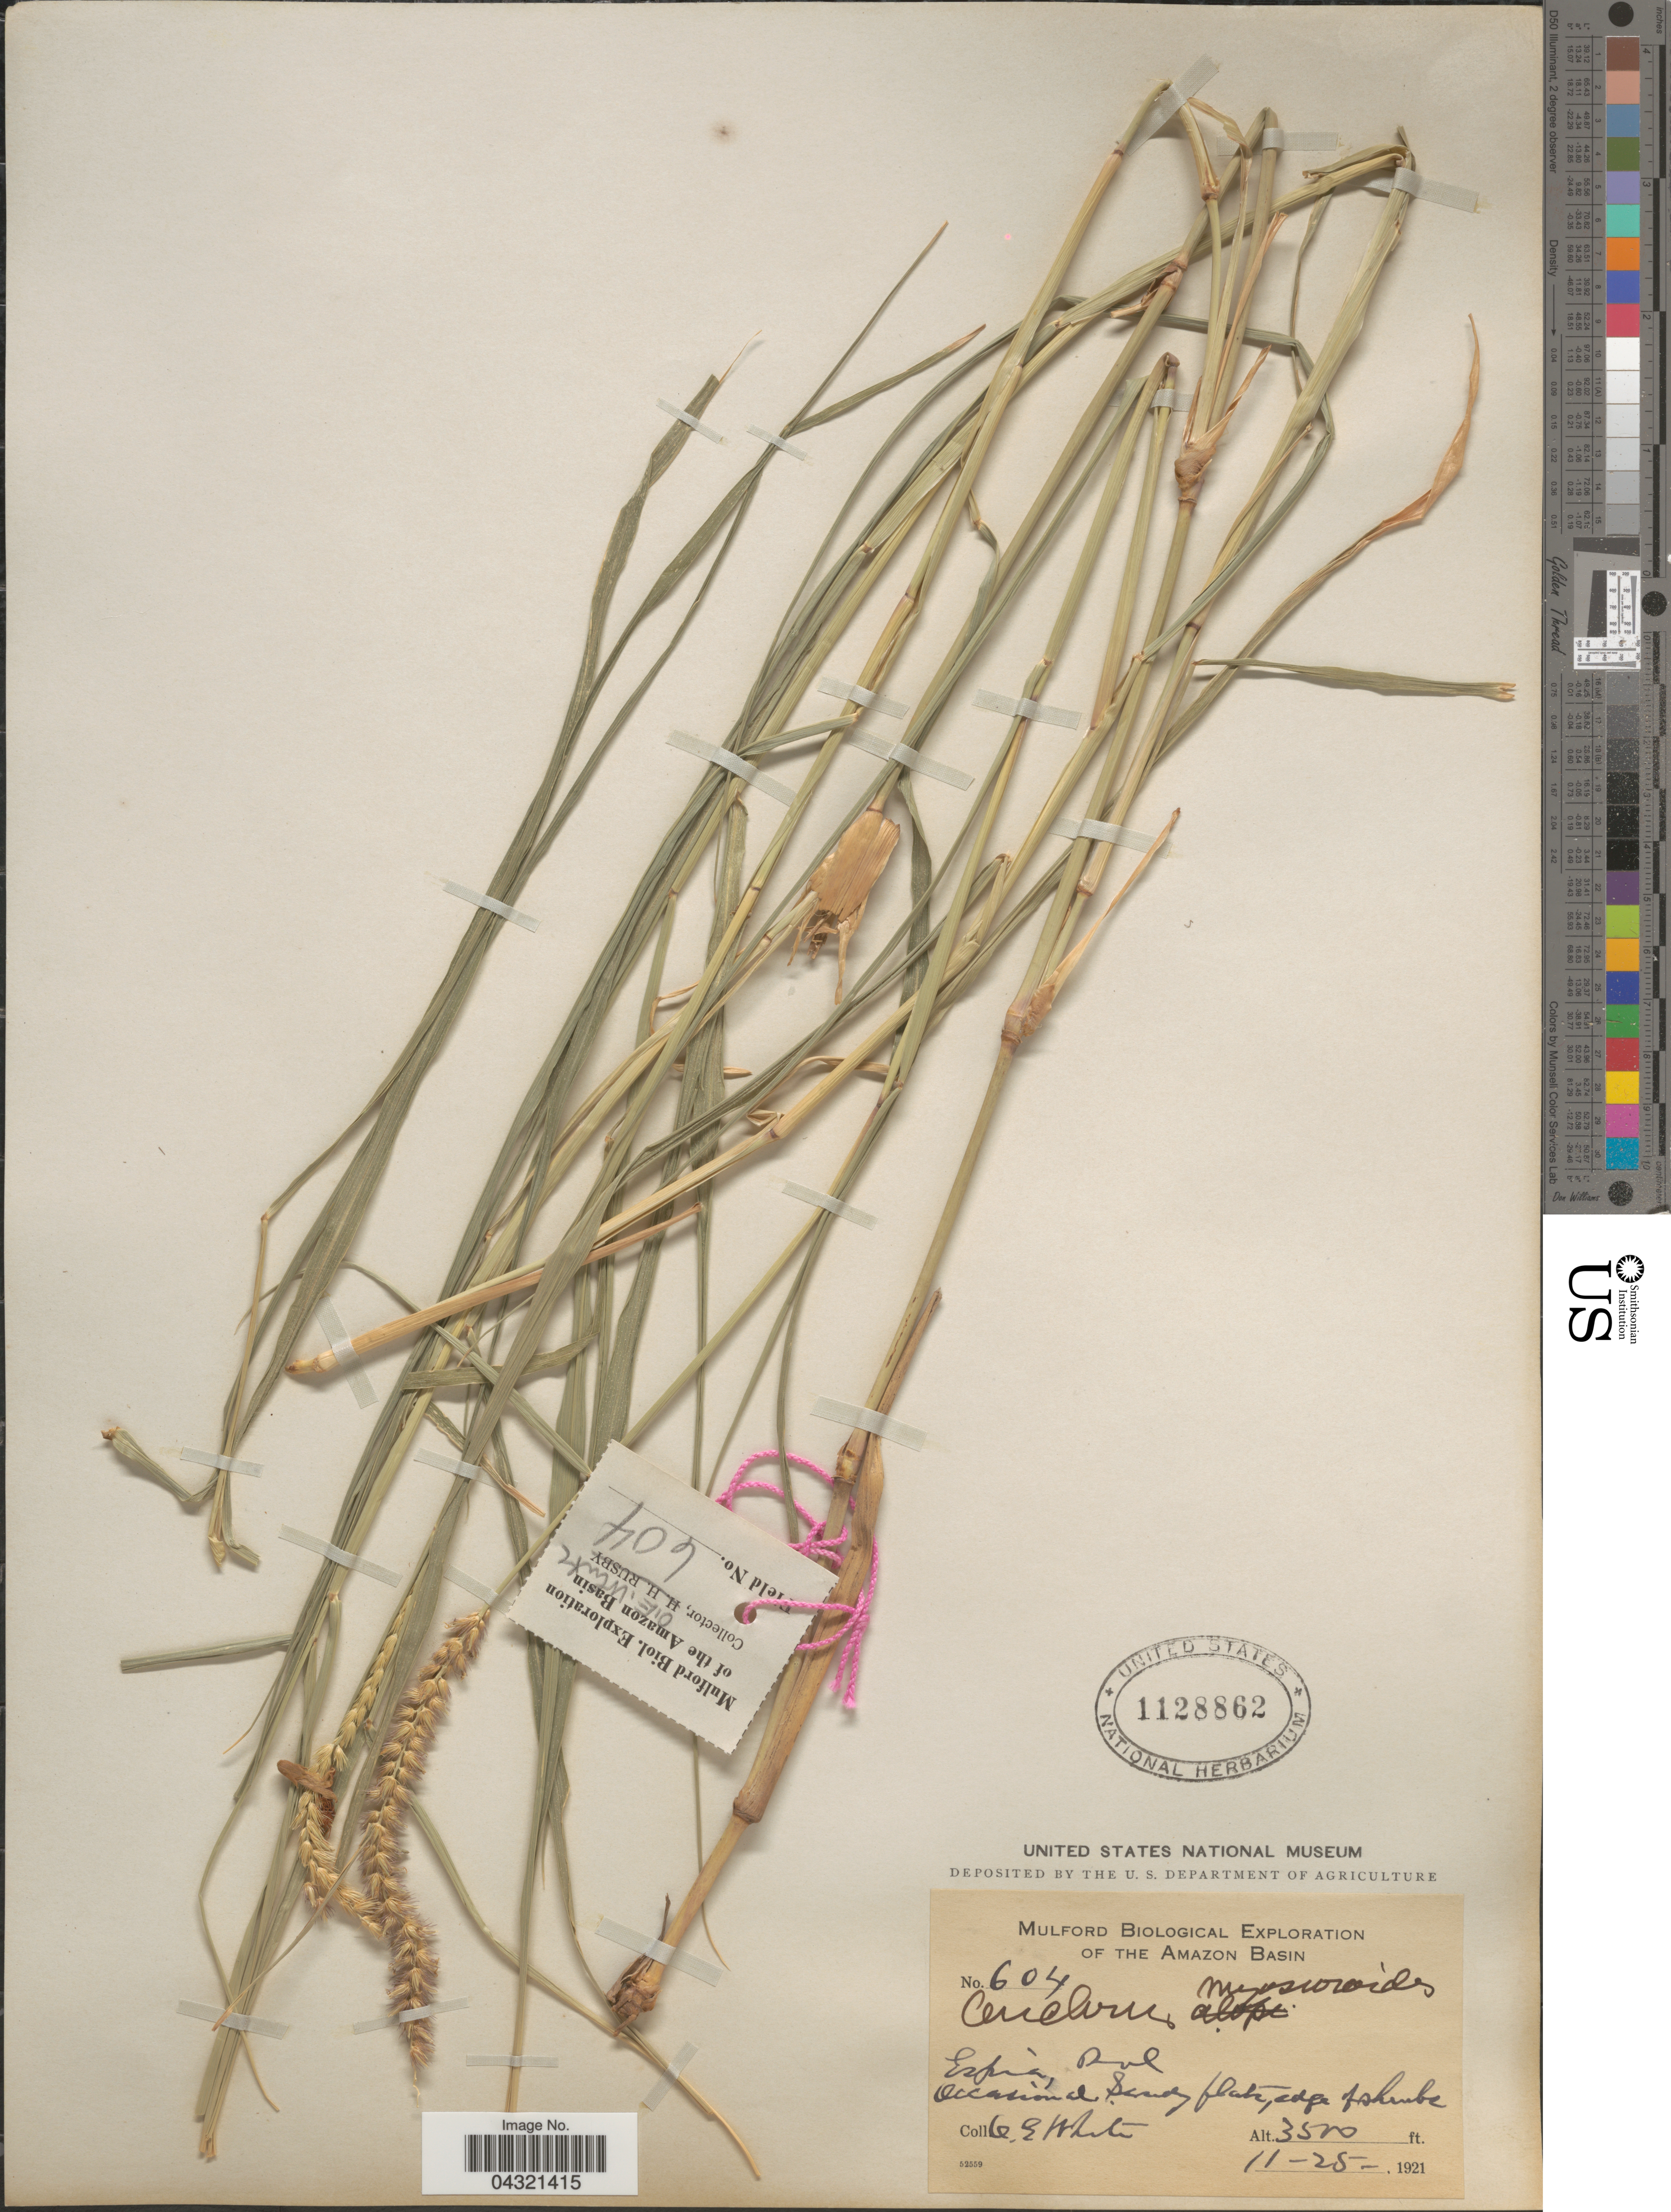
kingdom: Plantae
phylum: Tracheophyta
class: Liliopsida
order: Poales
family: Poaceae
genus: Cenchrus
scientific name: Cenchrus myosuroides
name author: Kunth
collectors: O. E. White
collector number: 604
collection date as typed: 11-25-1921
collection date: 1921-11-25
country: Bolivia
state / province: La Paz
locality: Espìa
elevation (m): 1067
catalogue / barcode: US 1128862